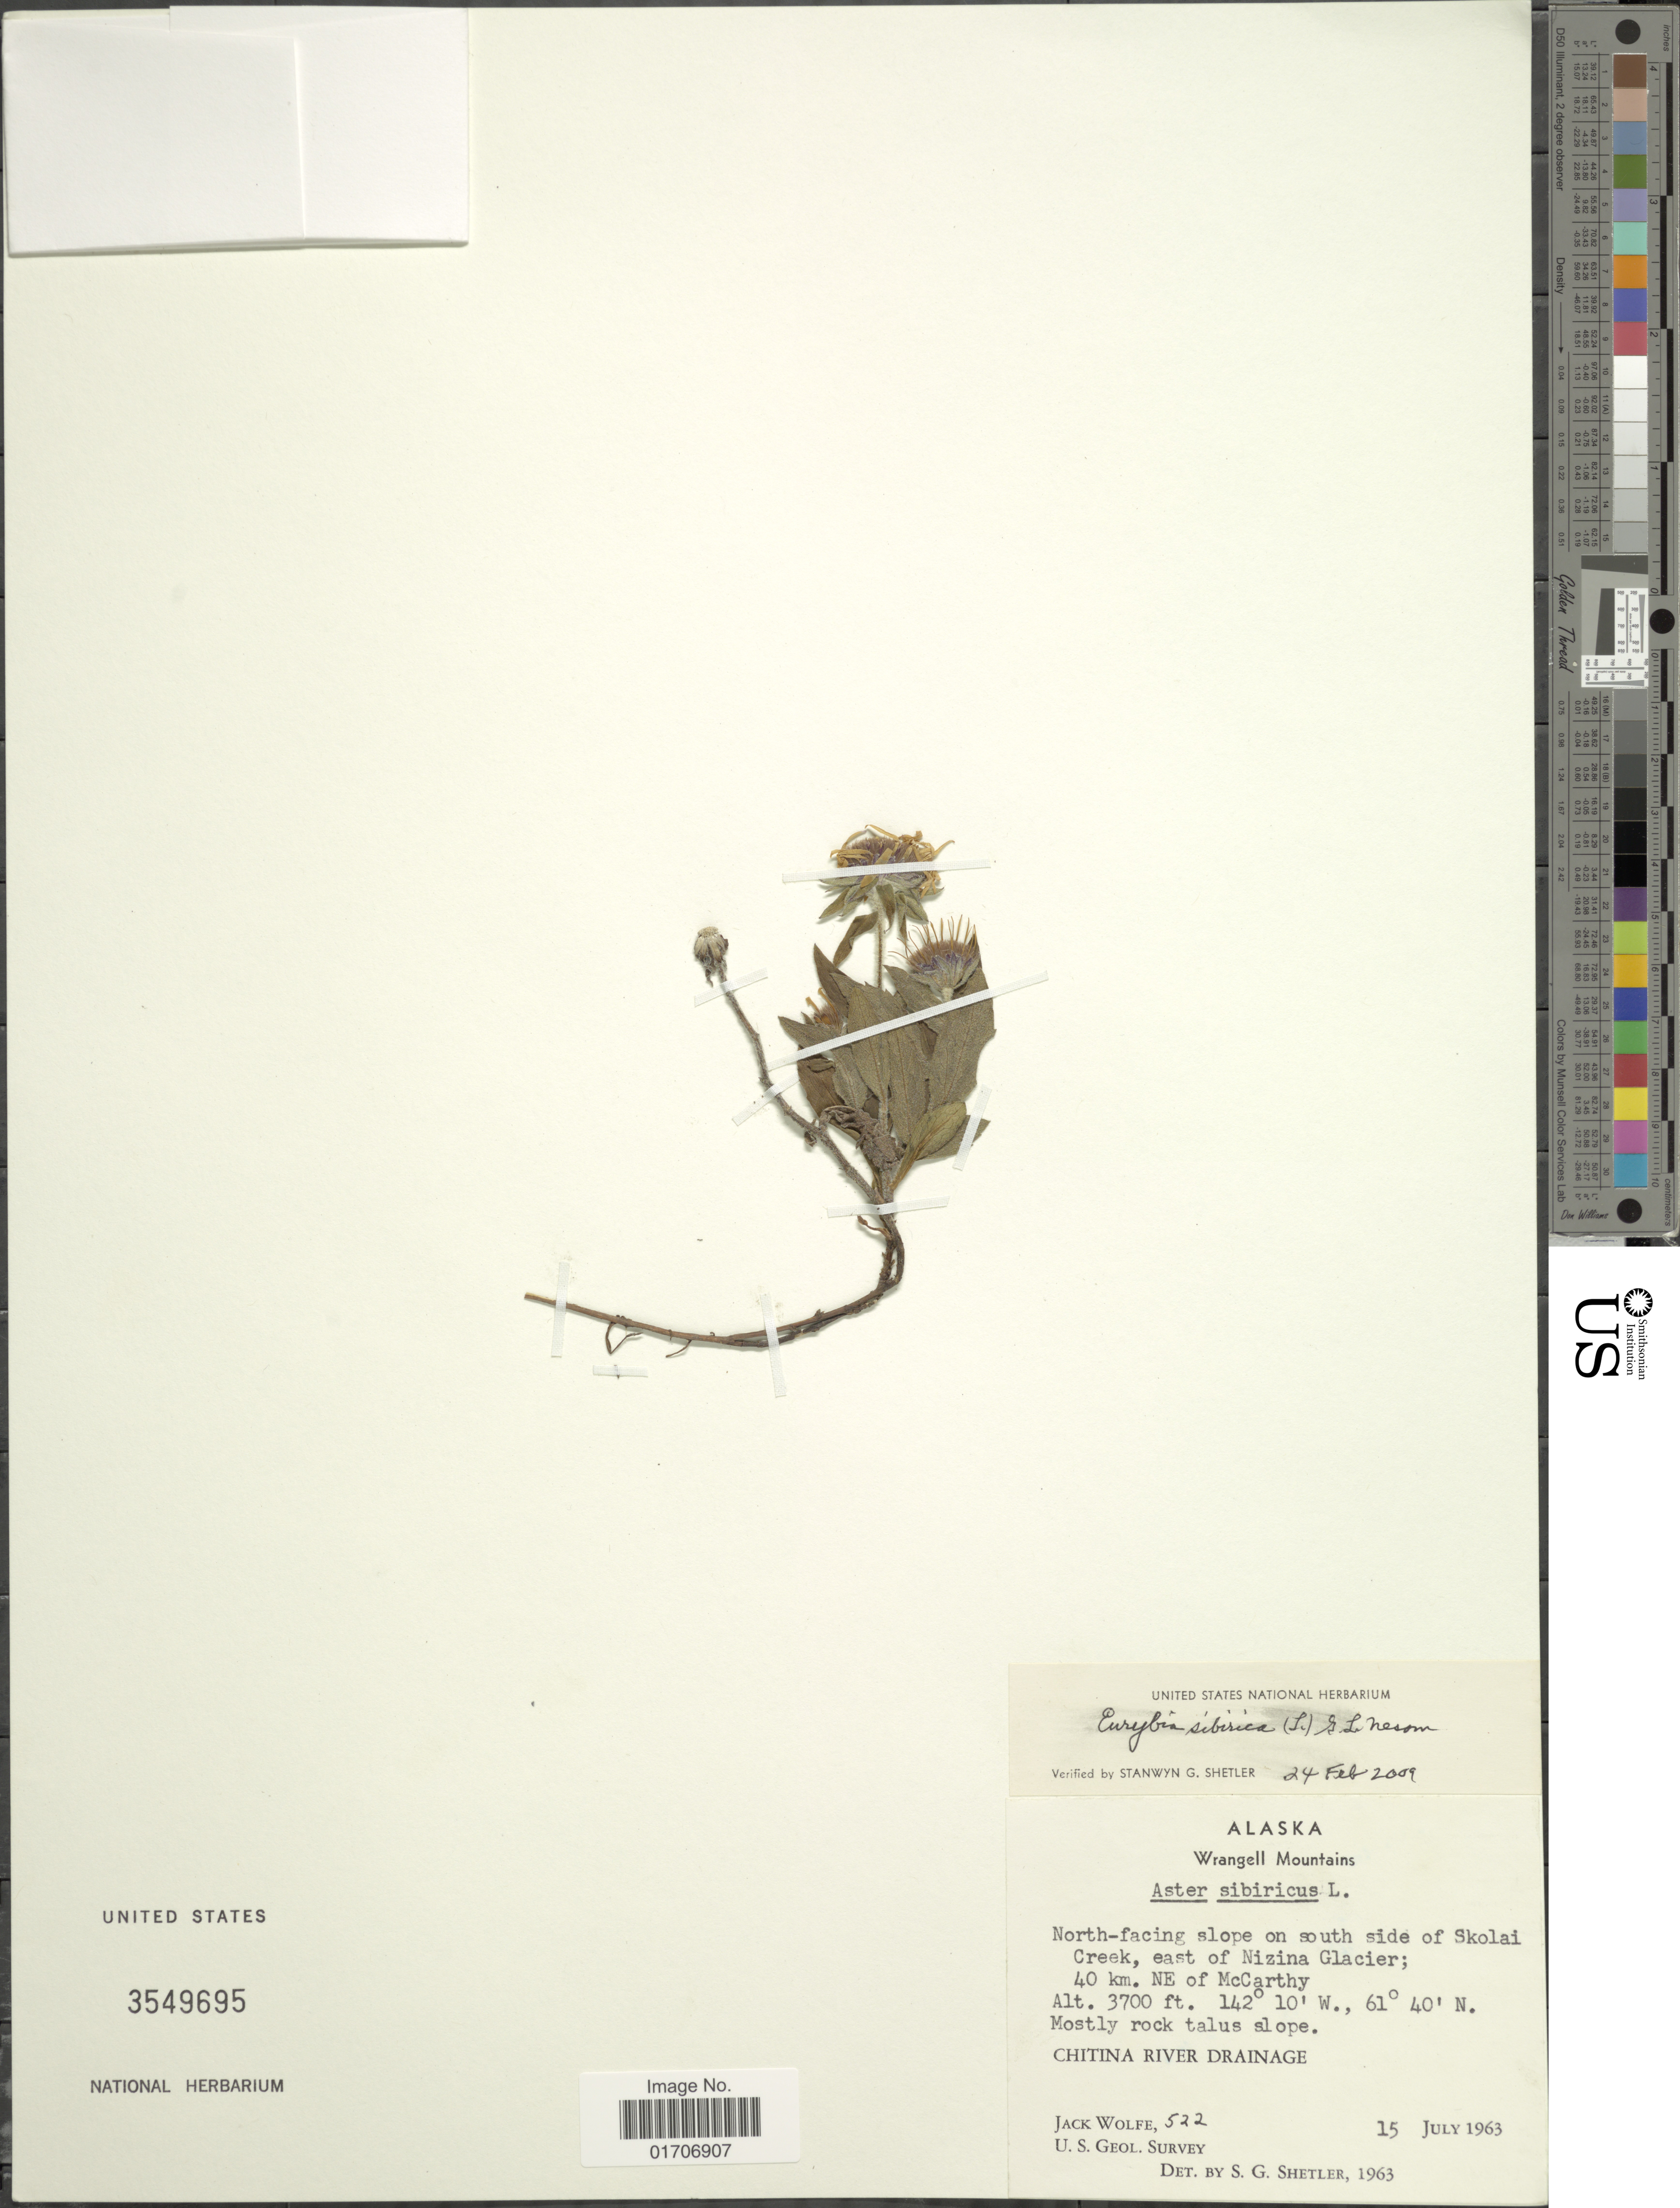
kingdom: Plantae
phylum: Tracheophyta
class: Magnoliopsida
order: Asterales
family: Asteraceae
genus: Eurybia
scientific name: Eurybia sibirica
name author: (L.) G.L. Nesom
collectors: J. Wolfe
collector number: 522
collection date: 1963-07-15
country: United States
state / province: Alaska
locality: Wrangell Mountains. North-facing slope on south side of Skolai Creek, east of Nizina Glacier; 40 km. NE of McCarthy. Mostly rock talus slope. Chitina River Drainage.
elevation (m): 1128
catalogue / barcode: US 3549695